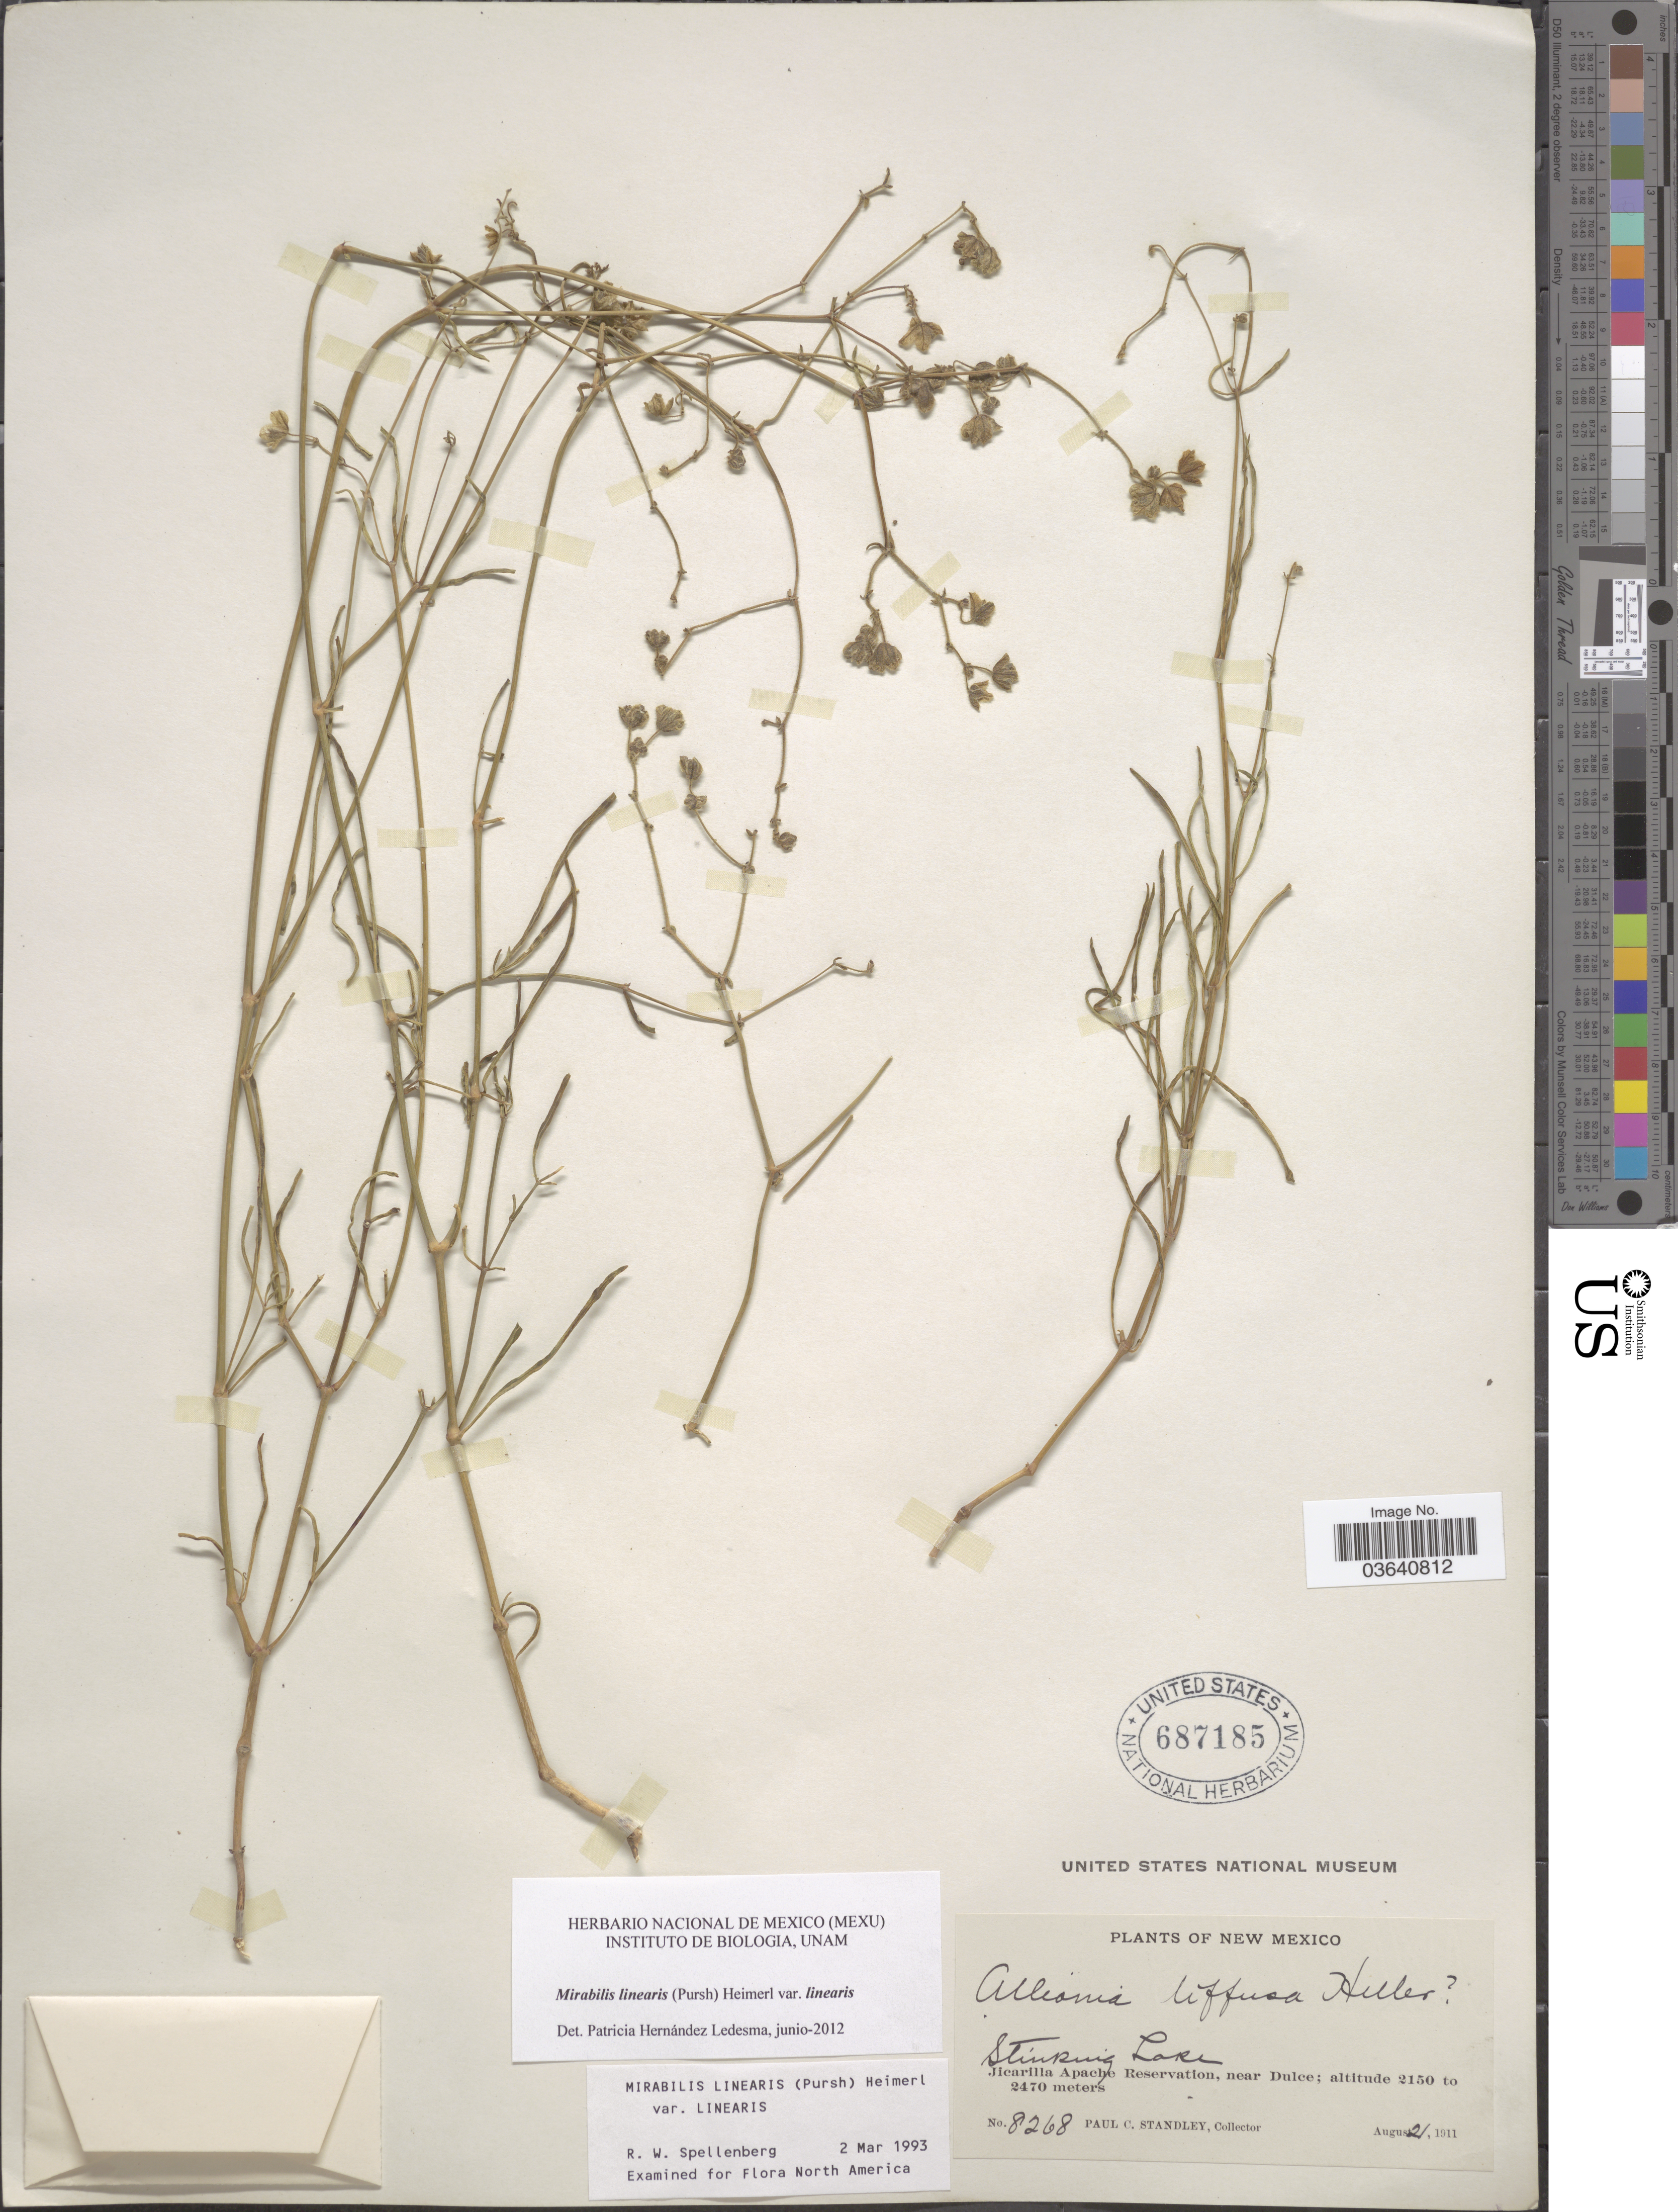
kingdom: Plantae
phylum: Tracheophyta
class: Magnoliopsida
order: Caryophyllales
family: Nyctaginaceae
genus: Mirabilis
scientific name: Mirabilis linearis var. linearis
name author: (Pursh) Heimerl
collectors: P. C. Standley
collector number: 8268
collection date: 1911-08-21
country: United States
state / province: New Mexico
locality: Stinking Lake, Jicarilla Apache Reservation, near Dulce.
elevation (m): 2150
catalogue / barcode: US 687185